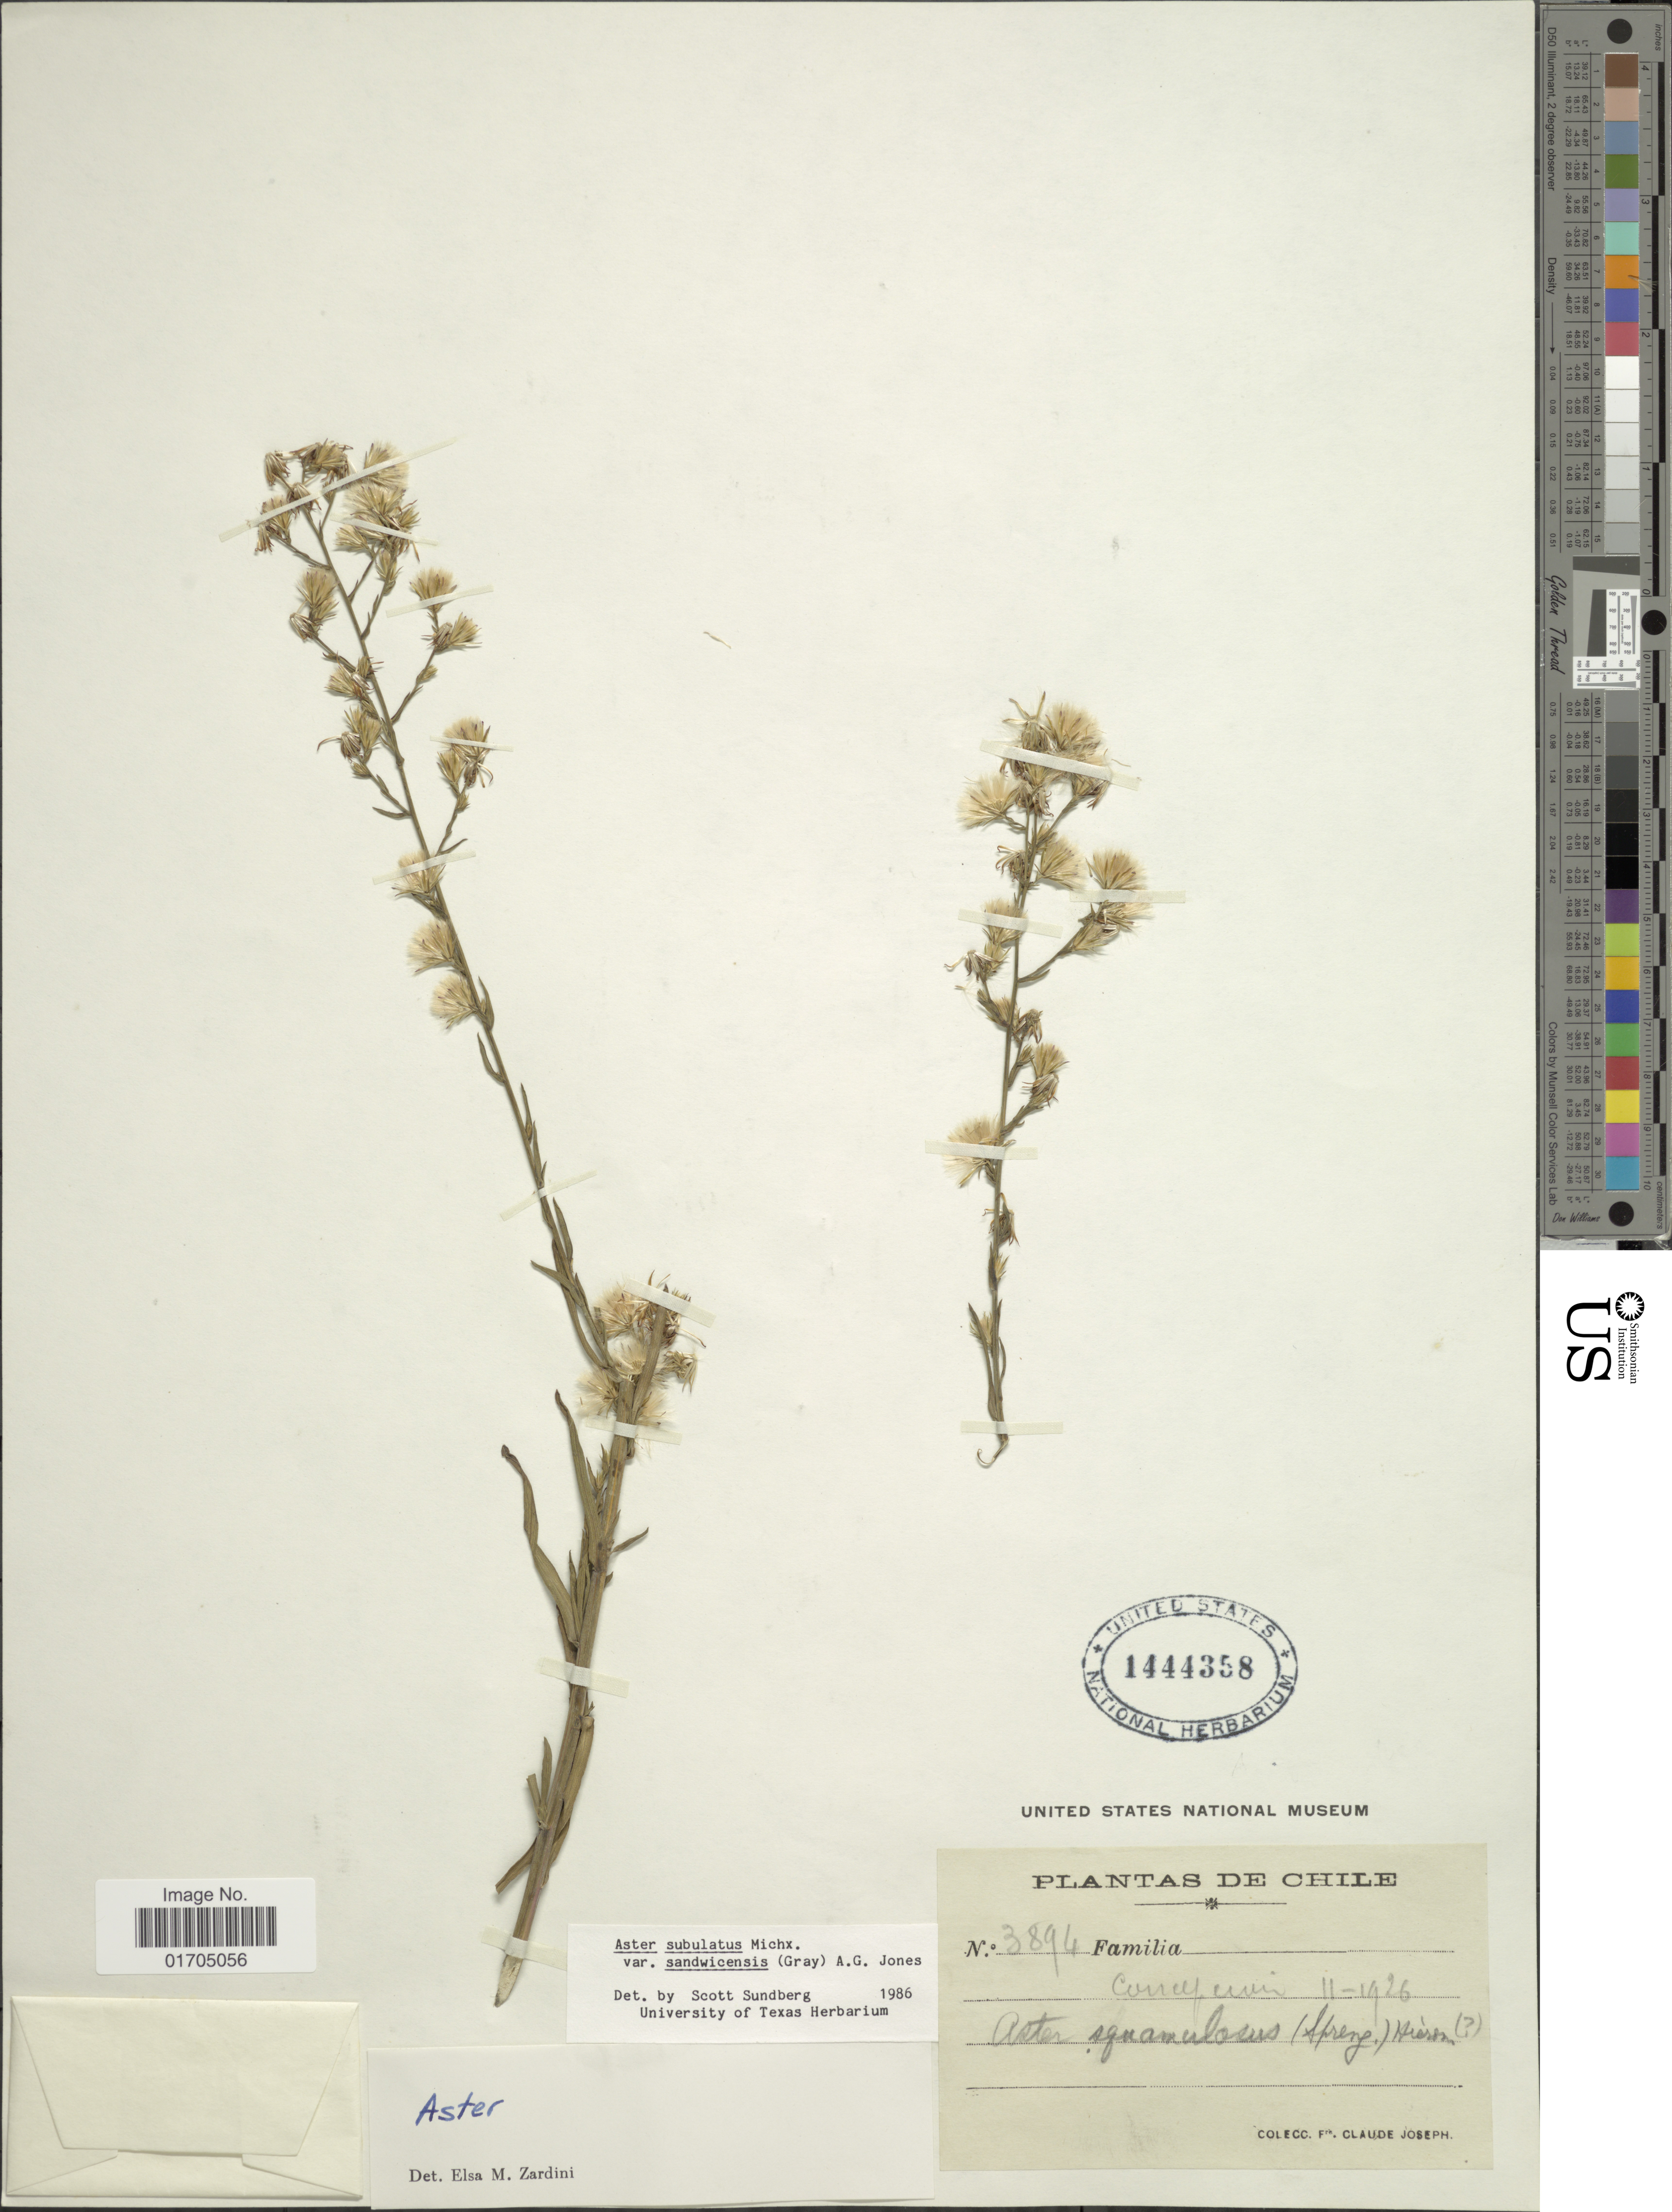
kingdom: Plantae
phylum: Tracheophyta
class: Magnoliopsida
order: Asterales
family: Asteraceae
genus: Symphyotrichum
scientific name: Symphyotrichum subulatum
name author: (Michx.) G.L. Nesom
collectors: Frere Claude Joseph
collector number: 3894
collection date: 1926-11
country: Chile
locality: Concepción.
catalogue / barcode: US 1444358